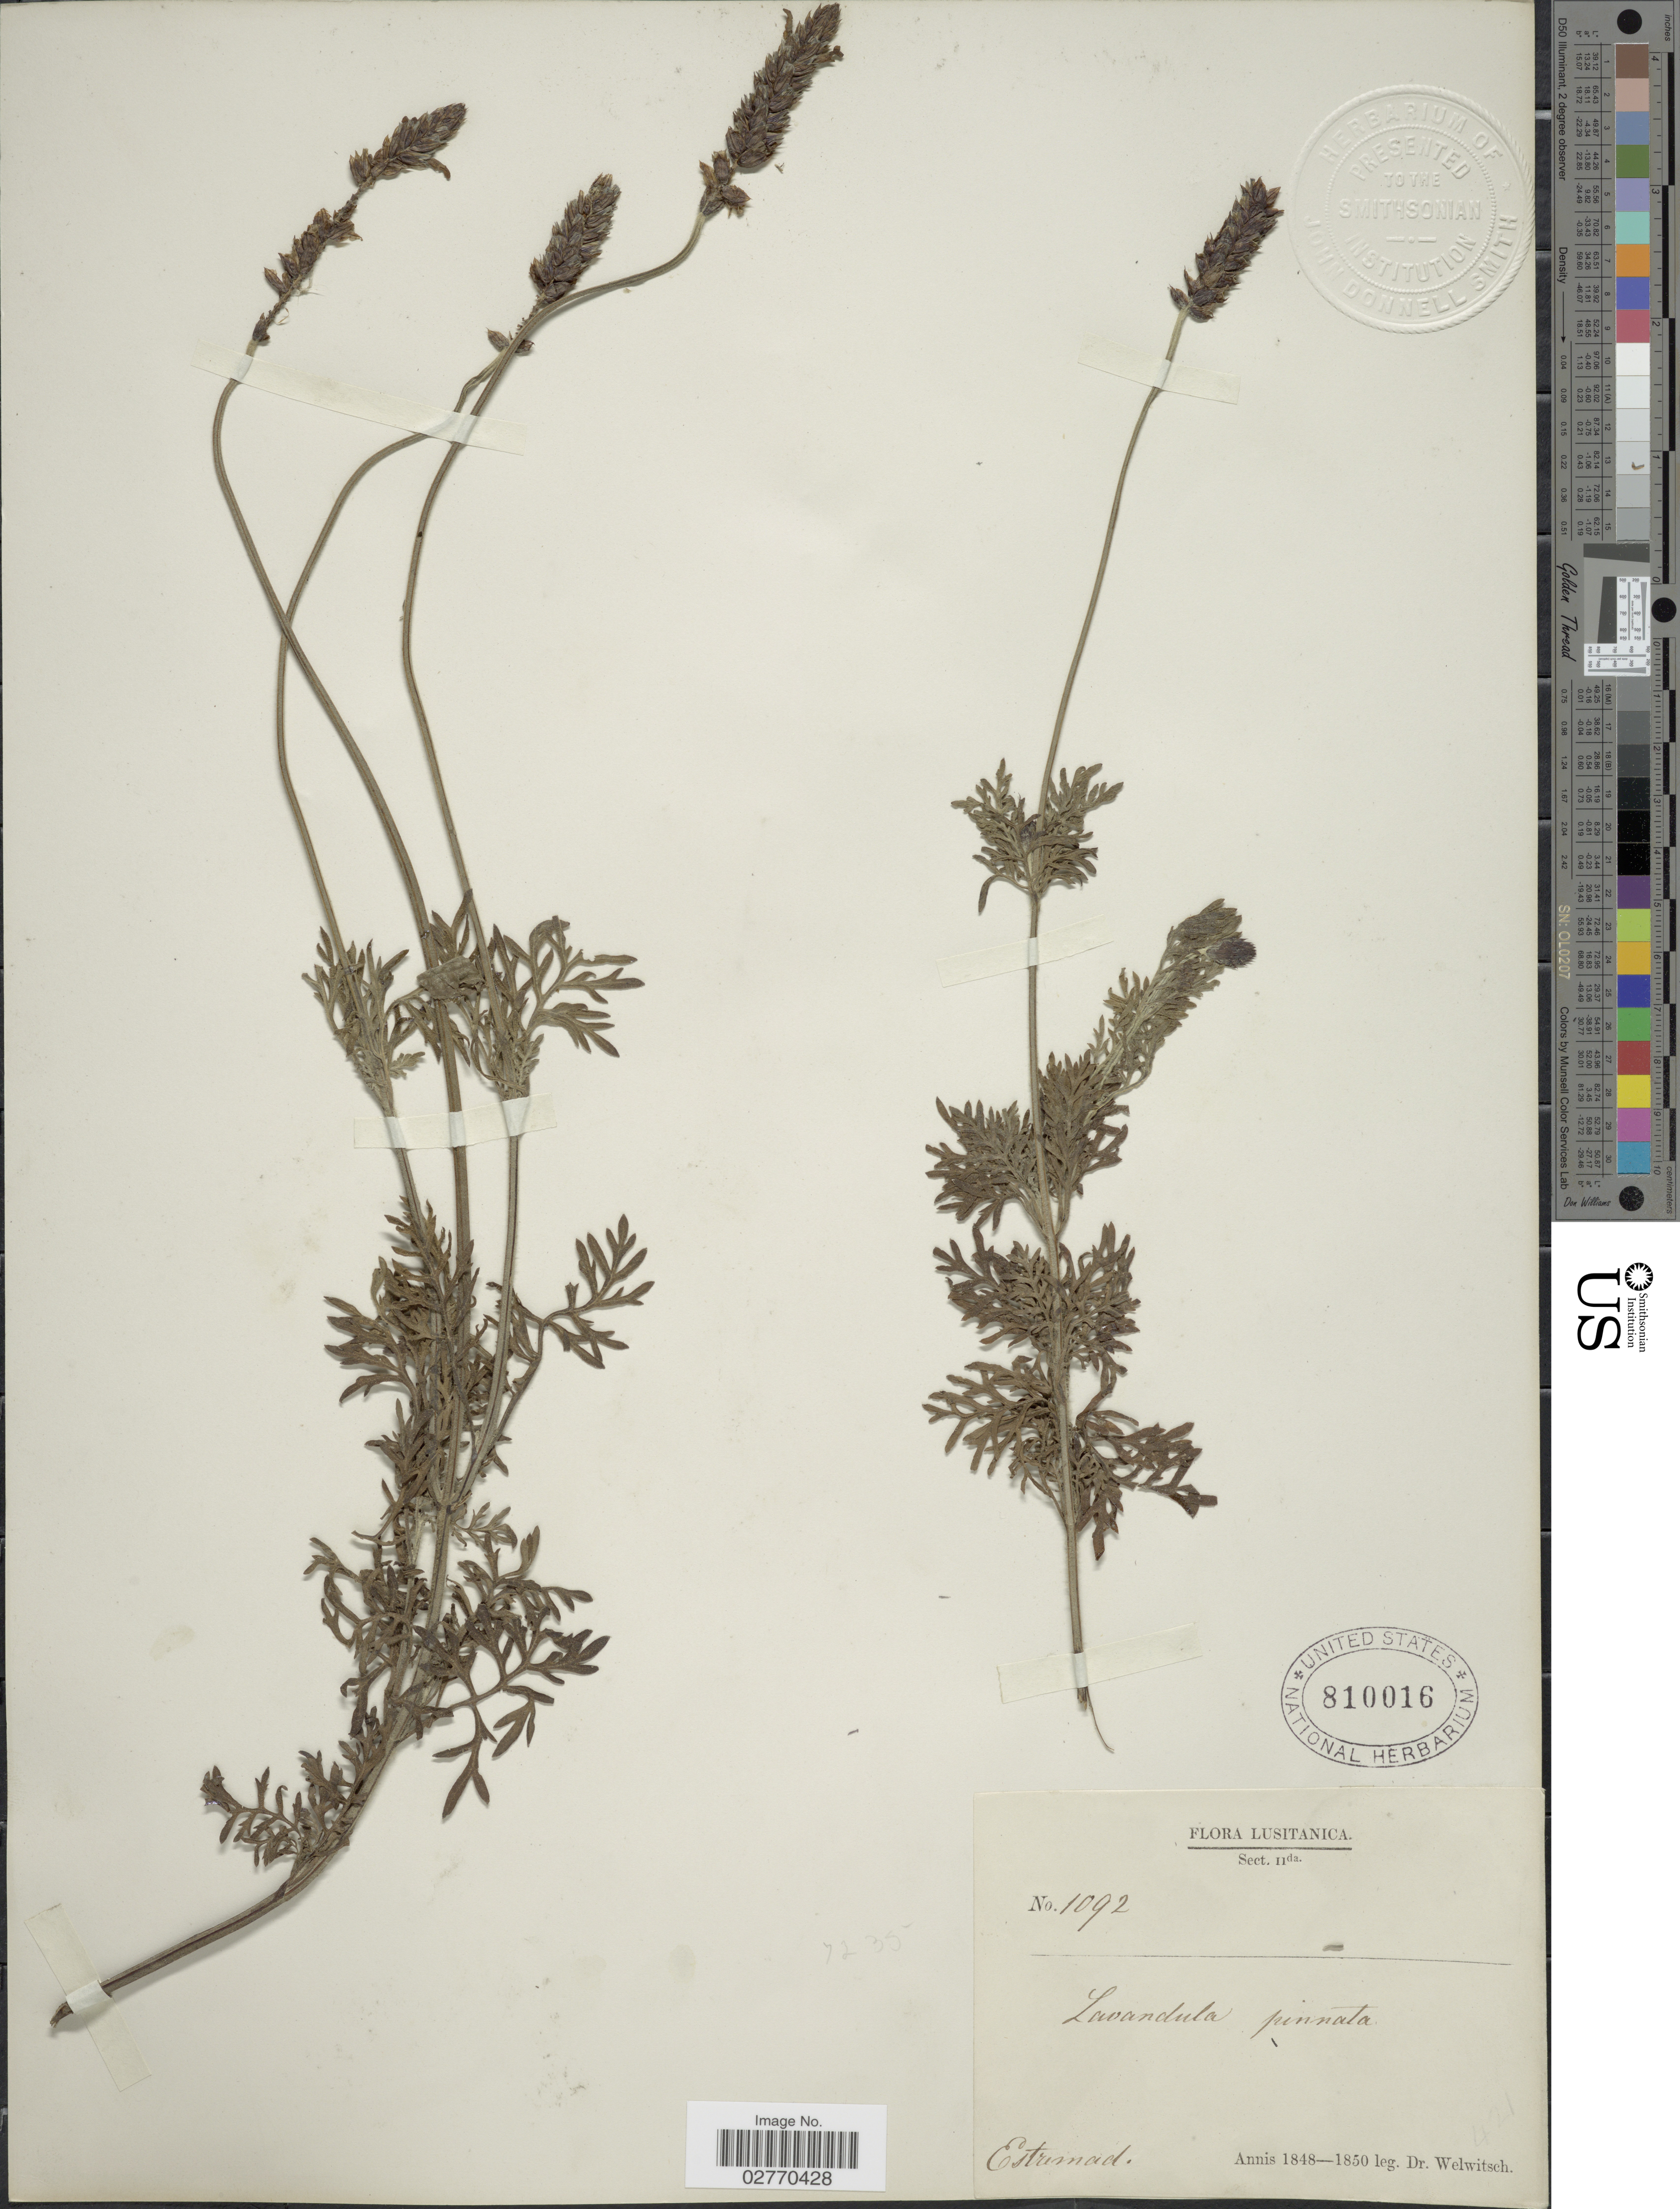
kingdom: Plantae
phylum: Tracheophyta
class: Magnoliopsida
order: Lamiales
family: Lamiaceae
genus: Lavandula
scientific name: Lavandula pinnata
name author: Lundmark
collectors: -. Welwitsch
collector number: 1092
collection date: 1848/1850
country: Portugal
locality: Lusitanica, Estremad.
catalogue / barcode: US 810016